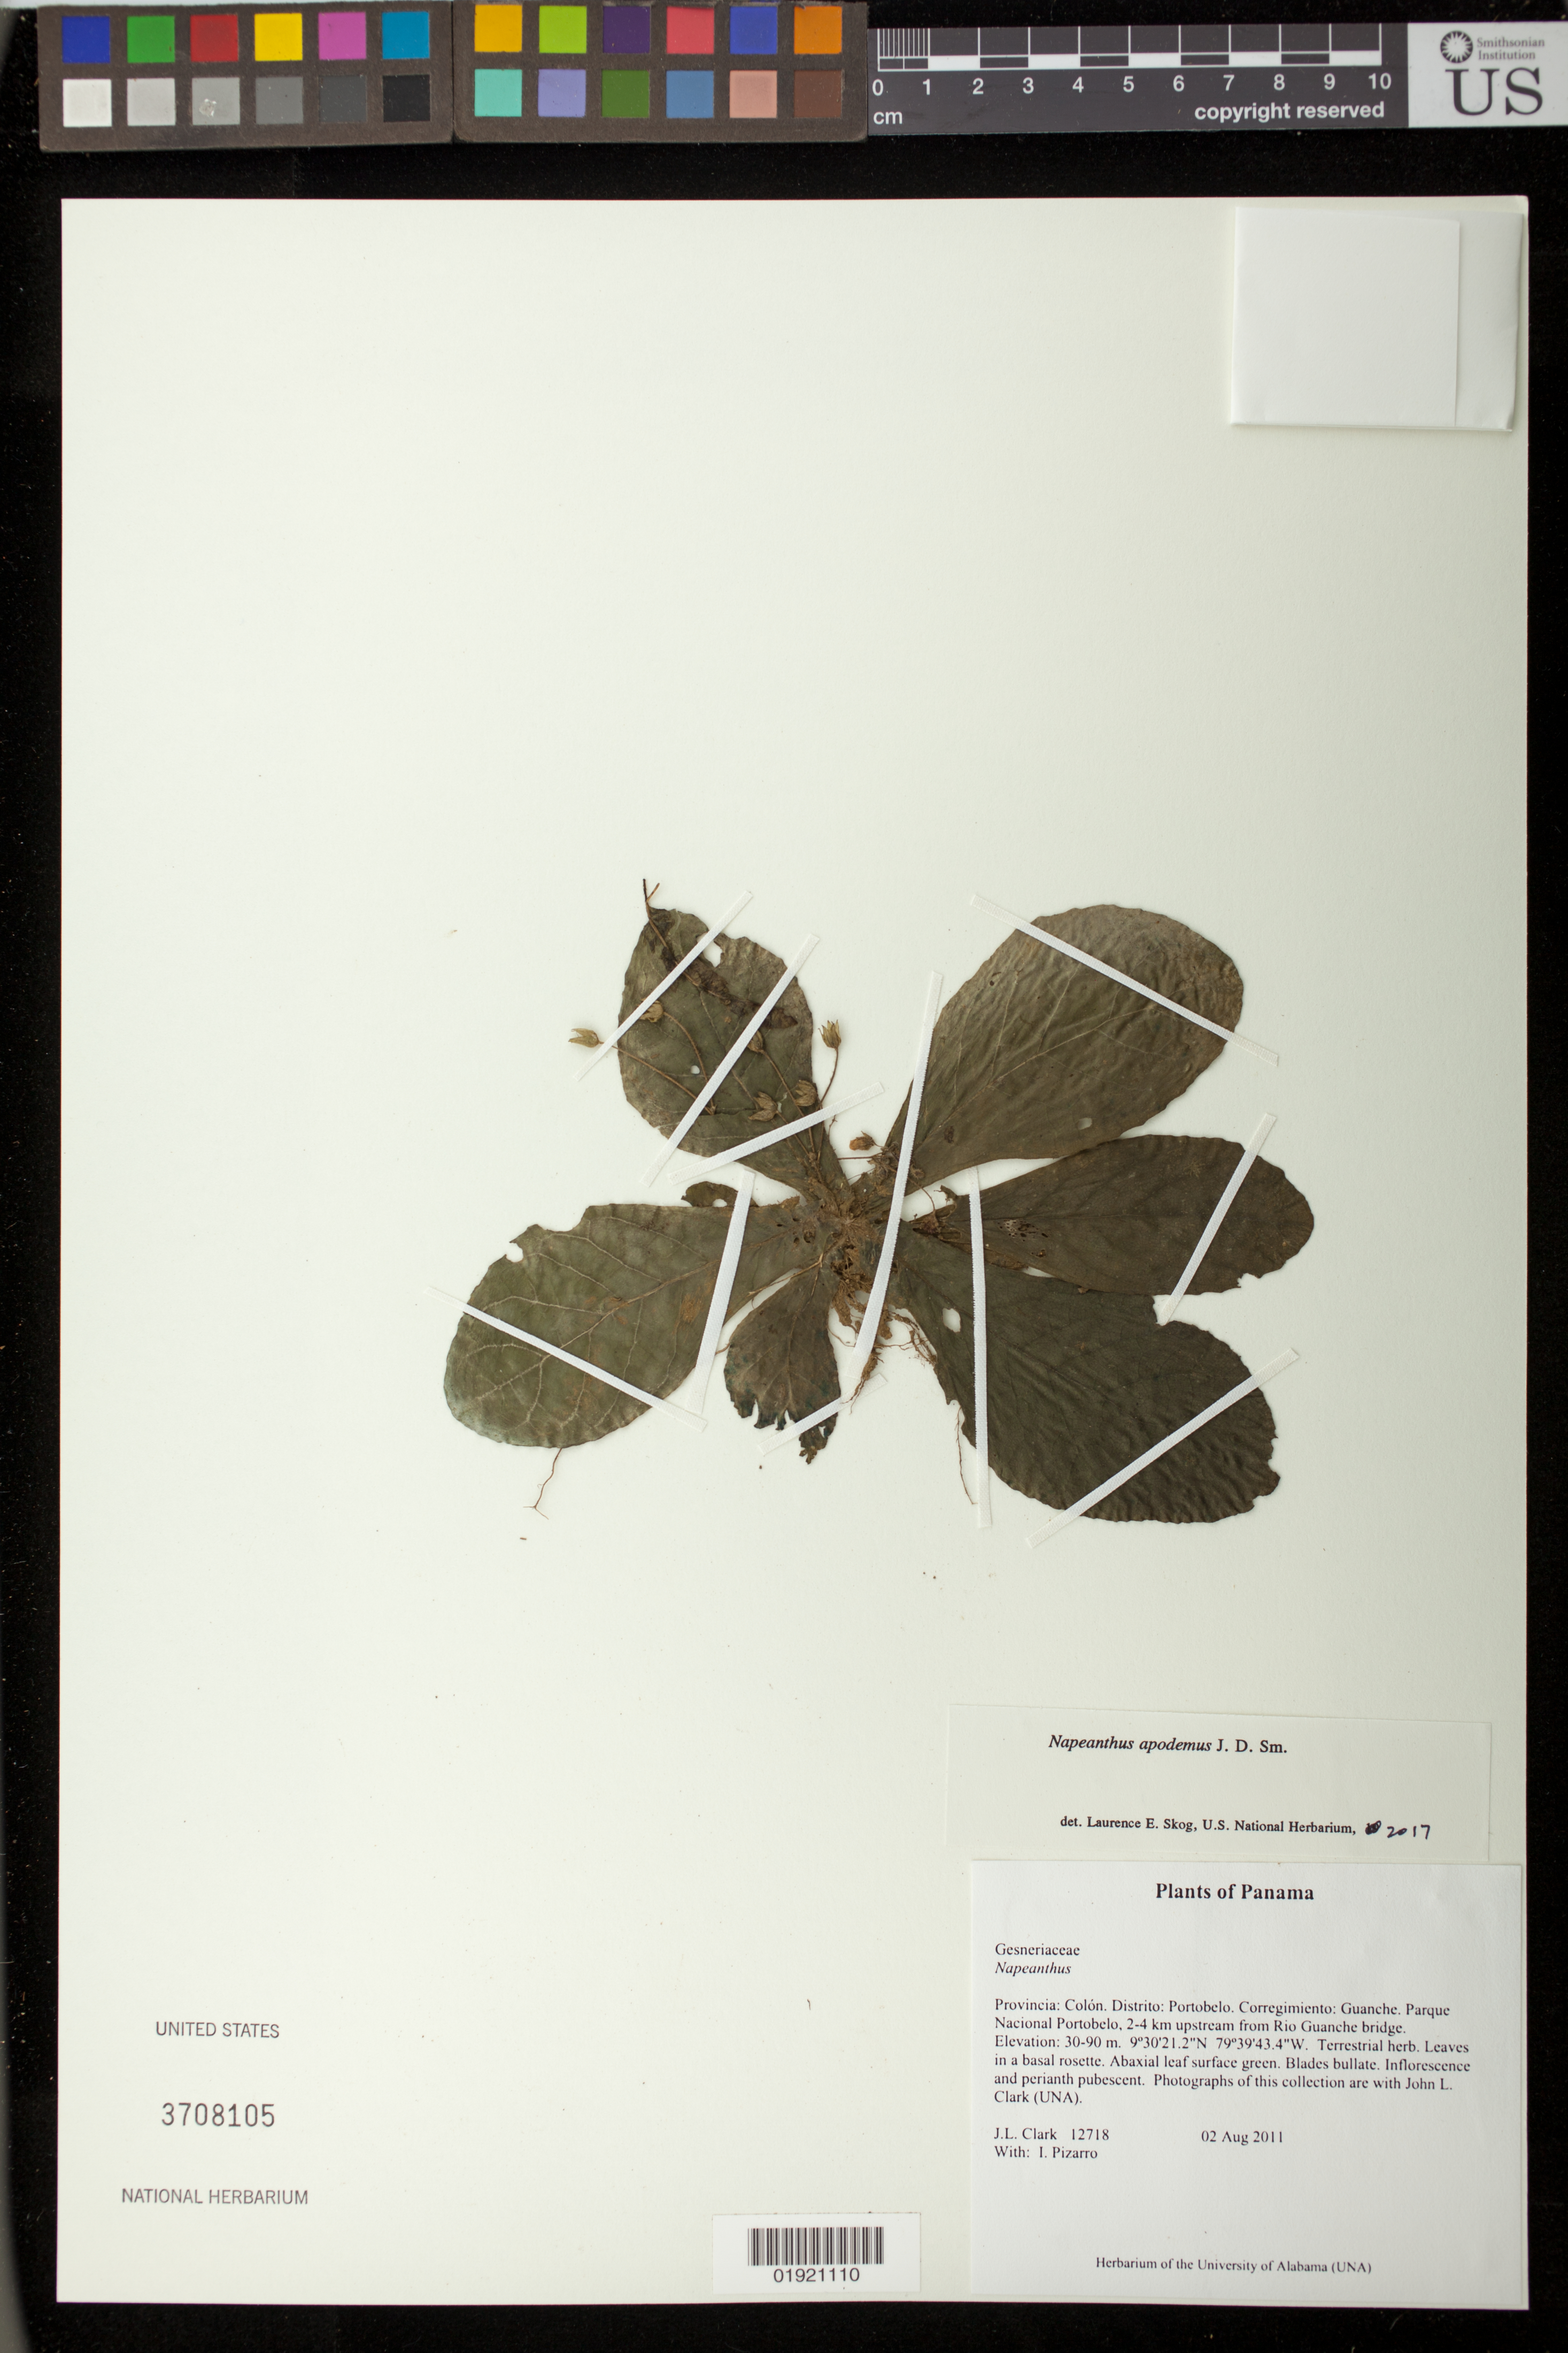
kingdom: Plantae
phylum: Tracheophyta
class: Magnoliopsida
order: Lamiales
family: Gesneriaceae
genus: Napeanthus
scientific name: Napeanthus bullatus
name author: Wiehler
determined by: Skog, Laurence E.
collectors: J. L. Clark & I. Pizarro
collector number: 12718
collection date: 2011-08-02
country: Panama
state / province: Colón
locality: Distrito: Portobelo. Corregimiento: Guanche. Parque Nacional Portobelo, 2-4 km upstream from Rio Guanche bridge.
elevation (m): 30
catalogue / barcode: US 3708105